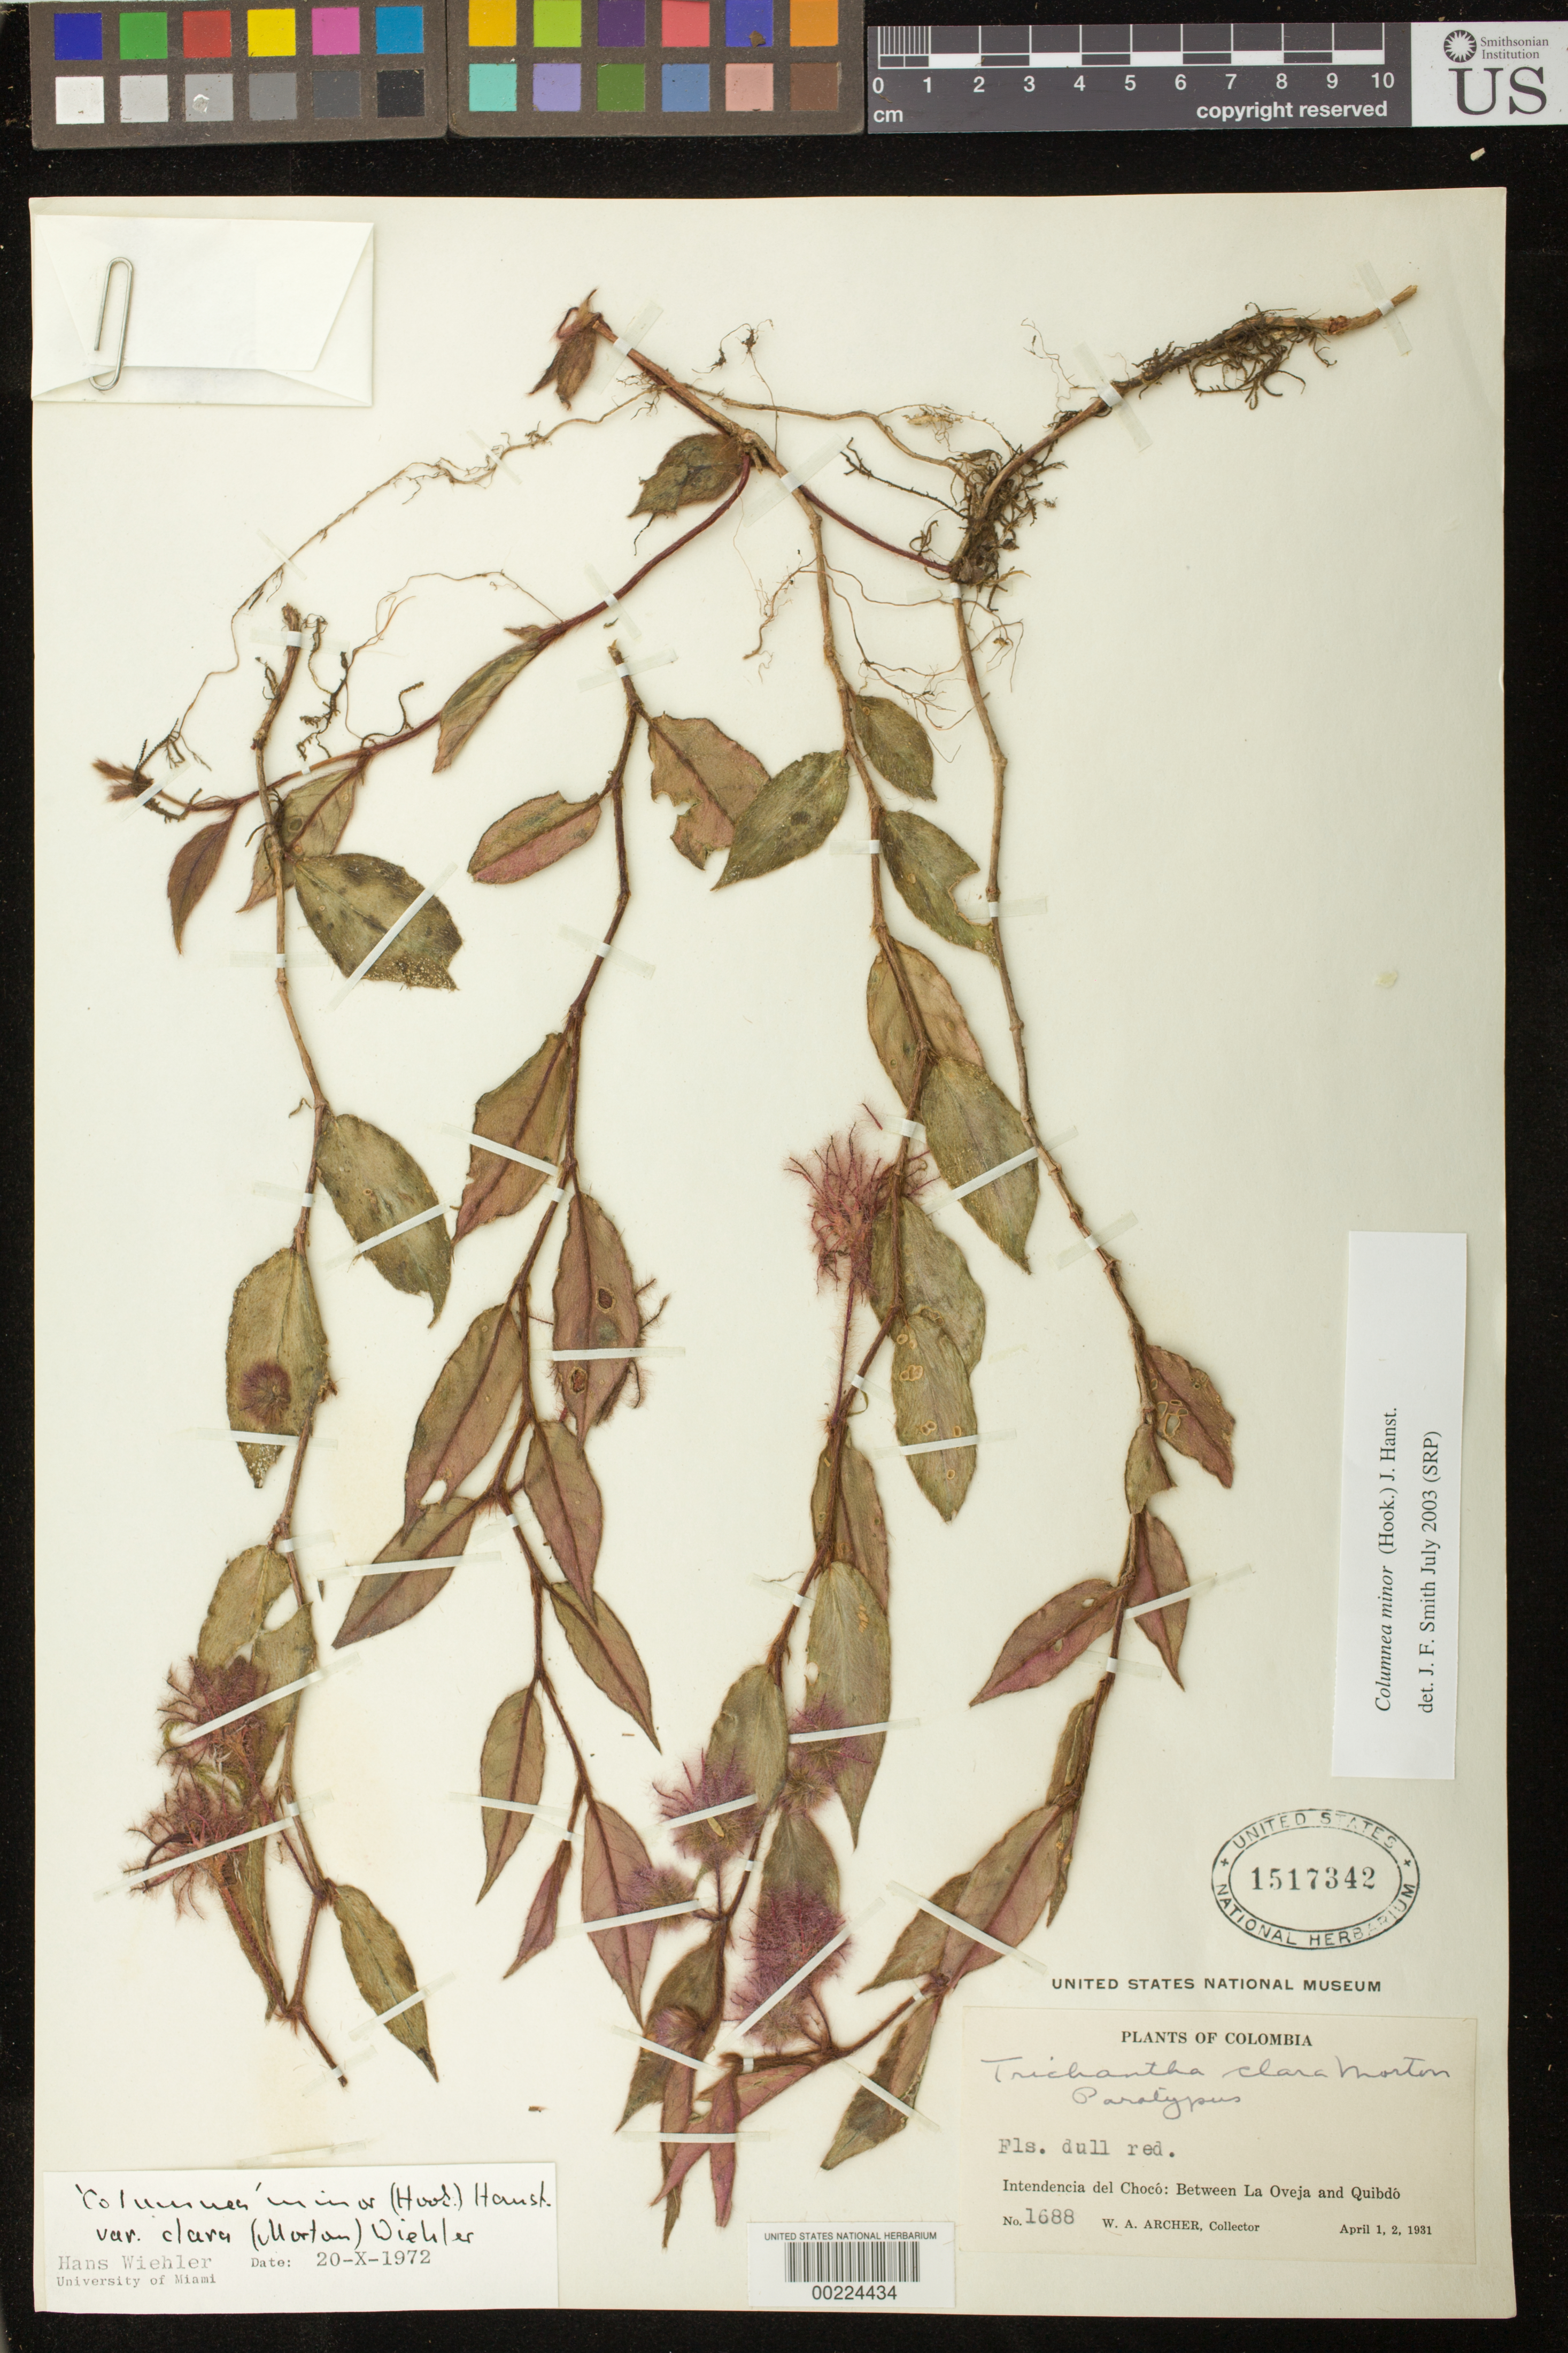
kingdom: Plantae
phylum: Tracheophyta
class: Magnoliopsida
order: Lamiales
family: Gesneriaceae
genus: Columnea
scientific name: Columnea minor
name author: (Hook.) Hanst.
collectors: A. W. Archer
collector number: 1688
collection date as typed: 1-2 Apr 1931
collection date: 1931-04-01/1931-04-02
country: Colombia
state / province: Chocó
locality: Between La Oveja and Quibdo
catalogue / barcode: US 1517342